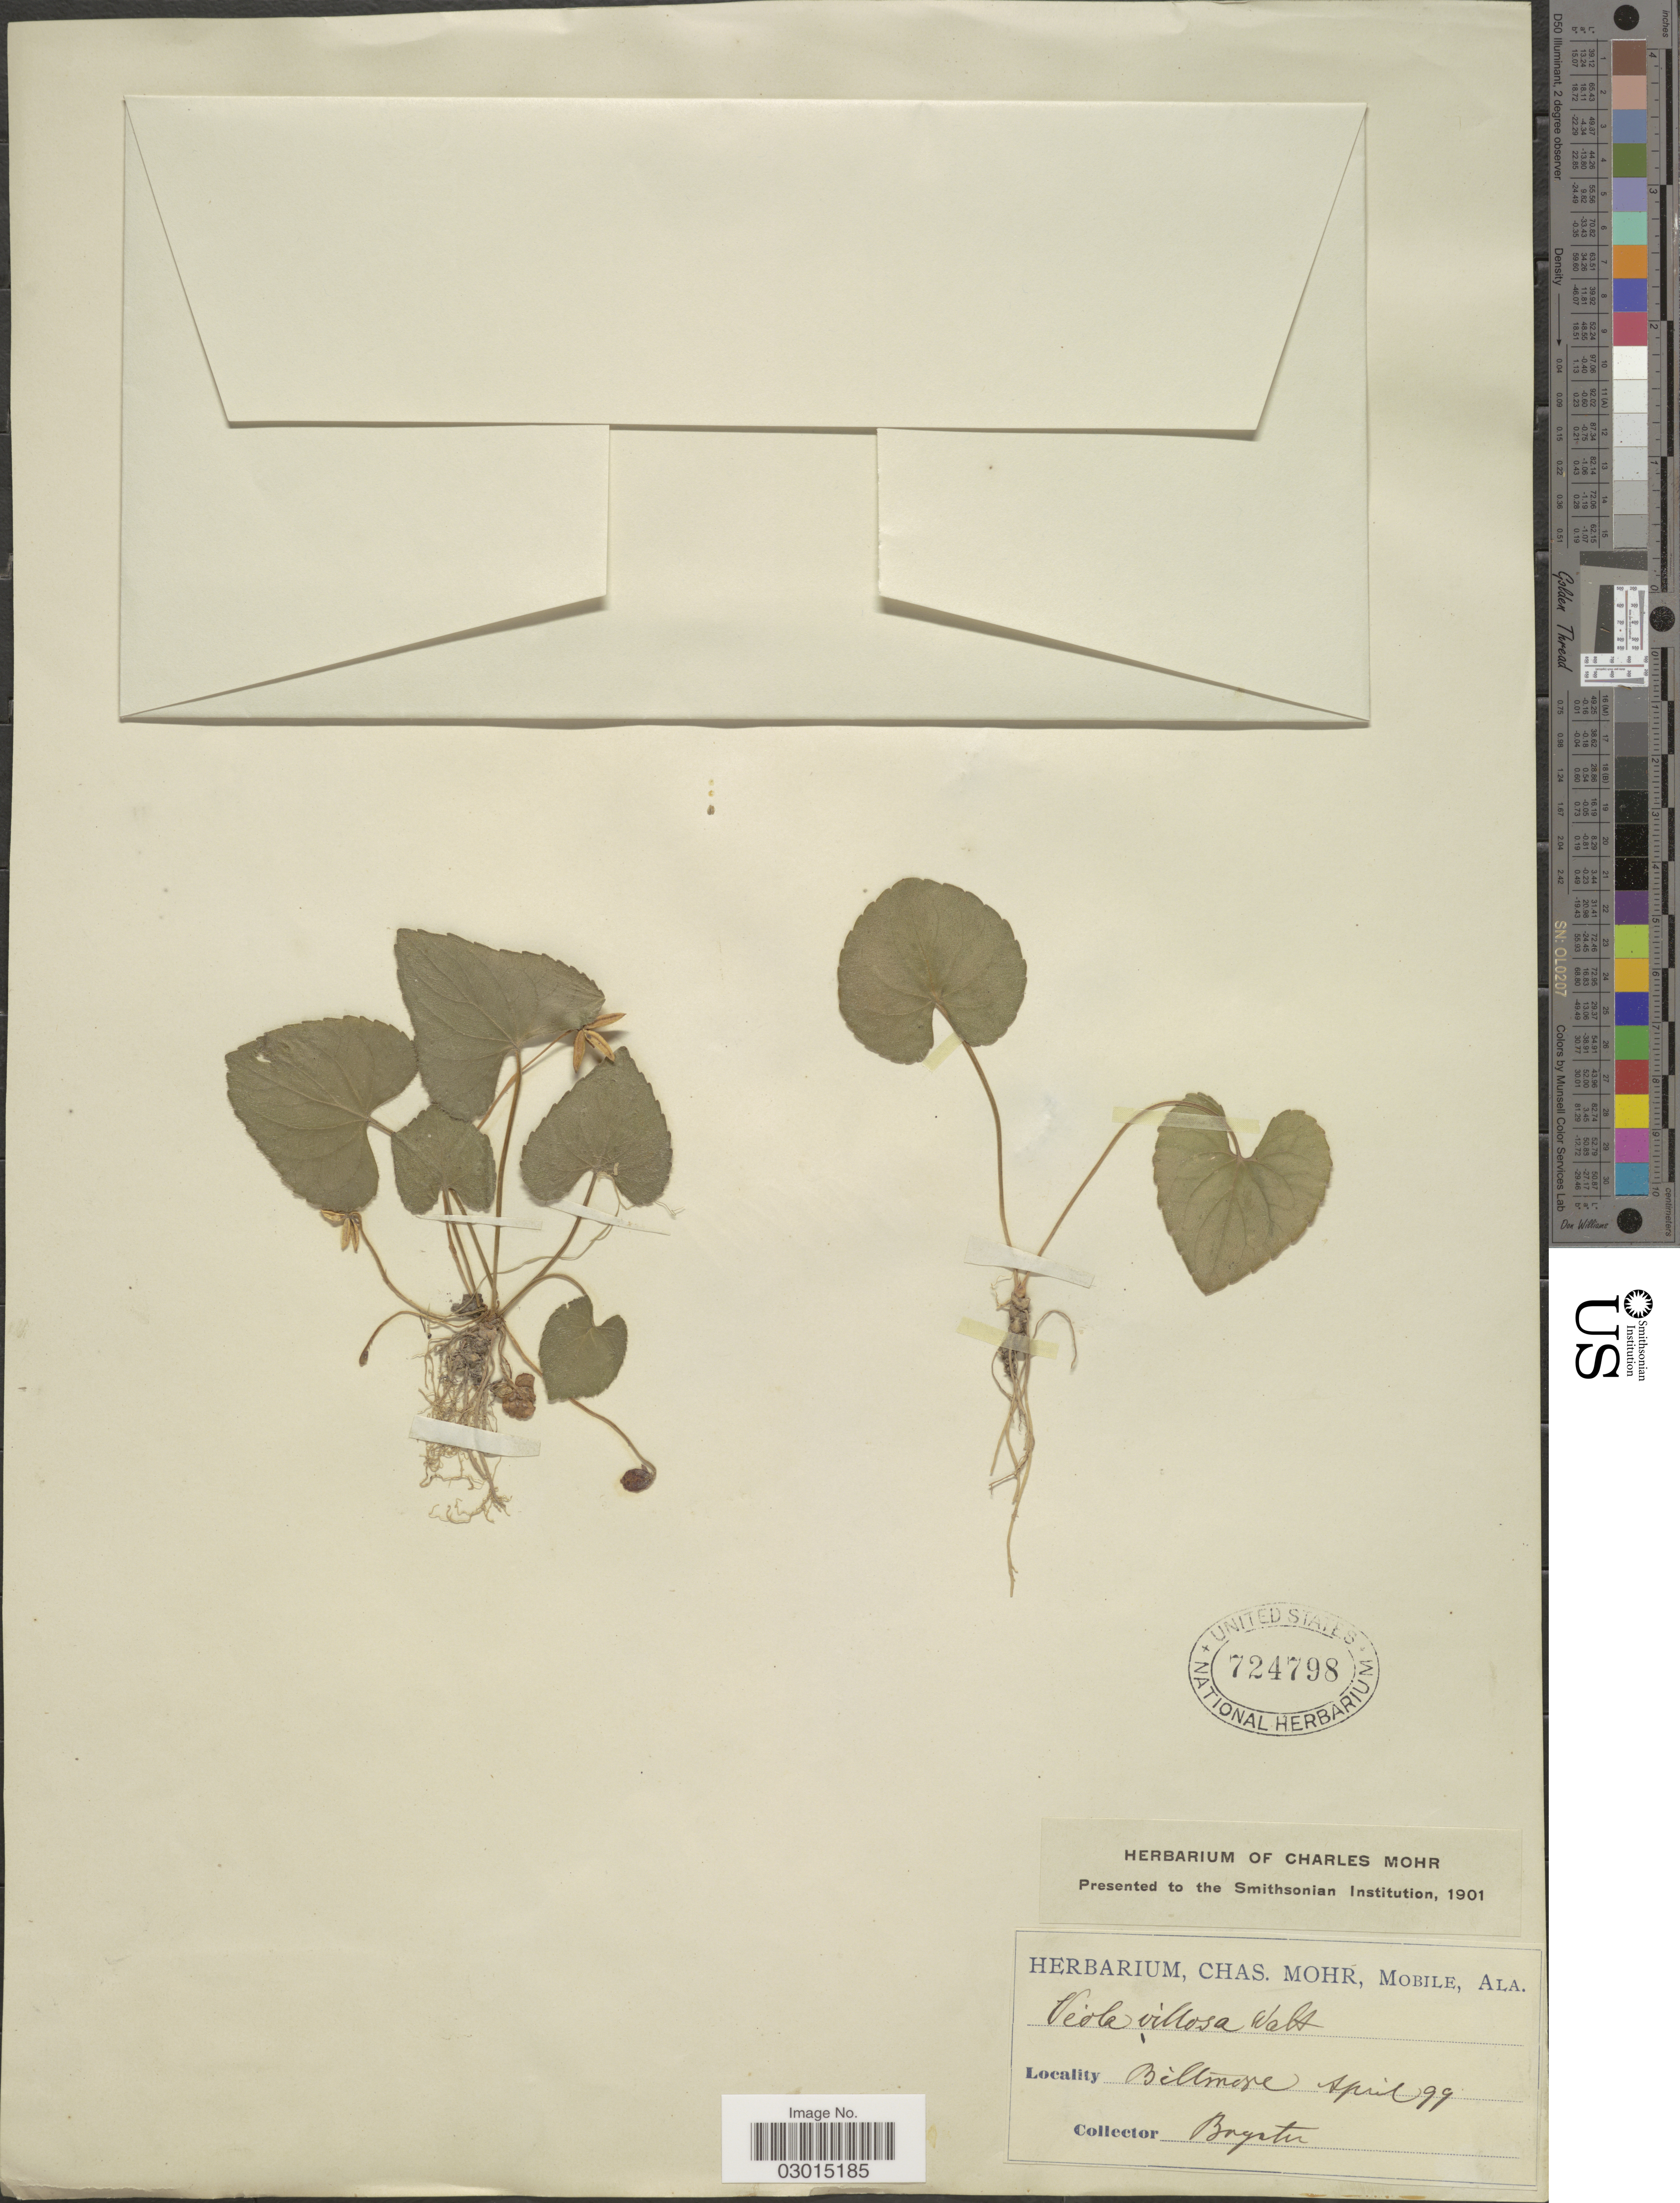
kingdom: Plantae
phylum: Tracheophyta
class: Magnoliopsida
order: Malpighiales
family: Violaceae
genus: Viola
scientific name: Viola hirsutula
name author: Brainerd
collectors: Bogatir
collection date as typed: Transcribed d/m/y: /4/99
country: United States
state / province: Alabama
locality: Biltmore.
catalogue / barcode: US 724798